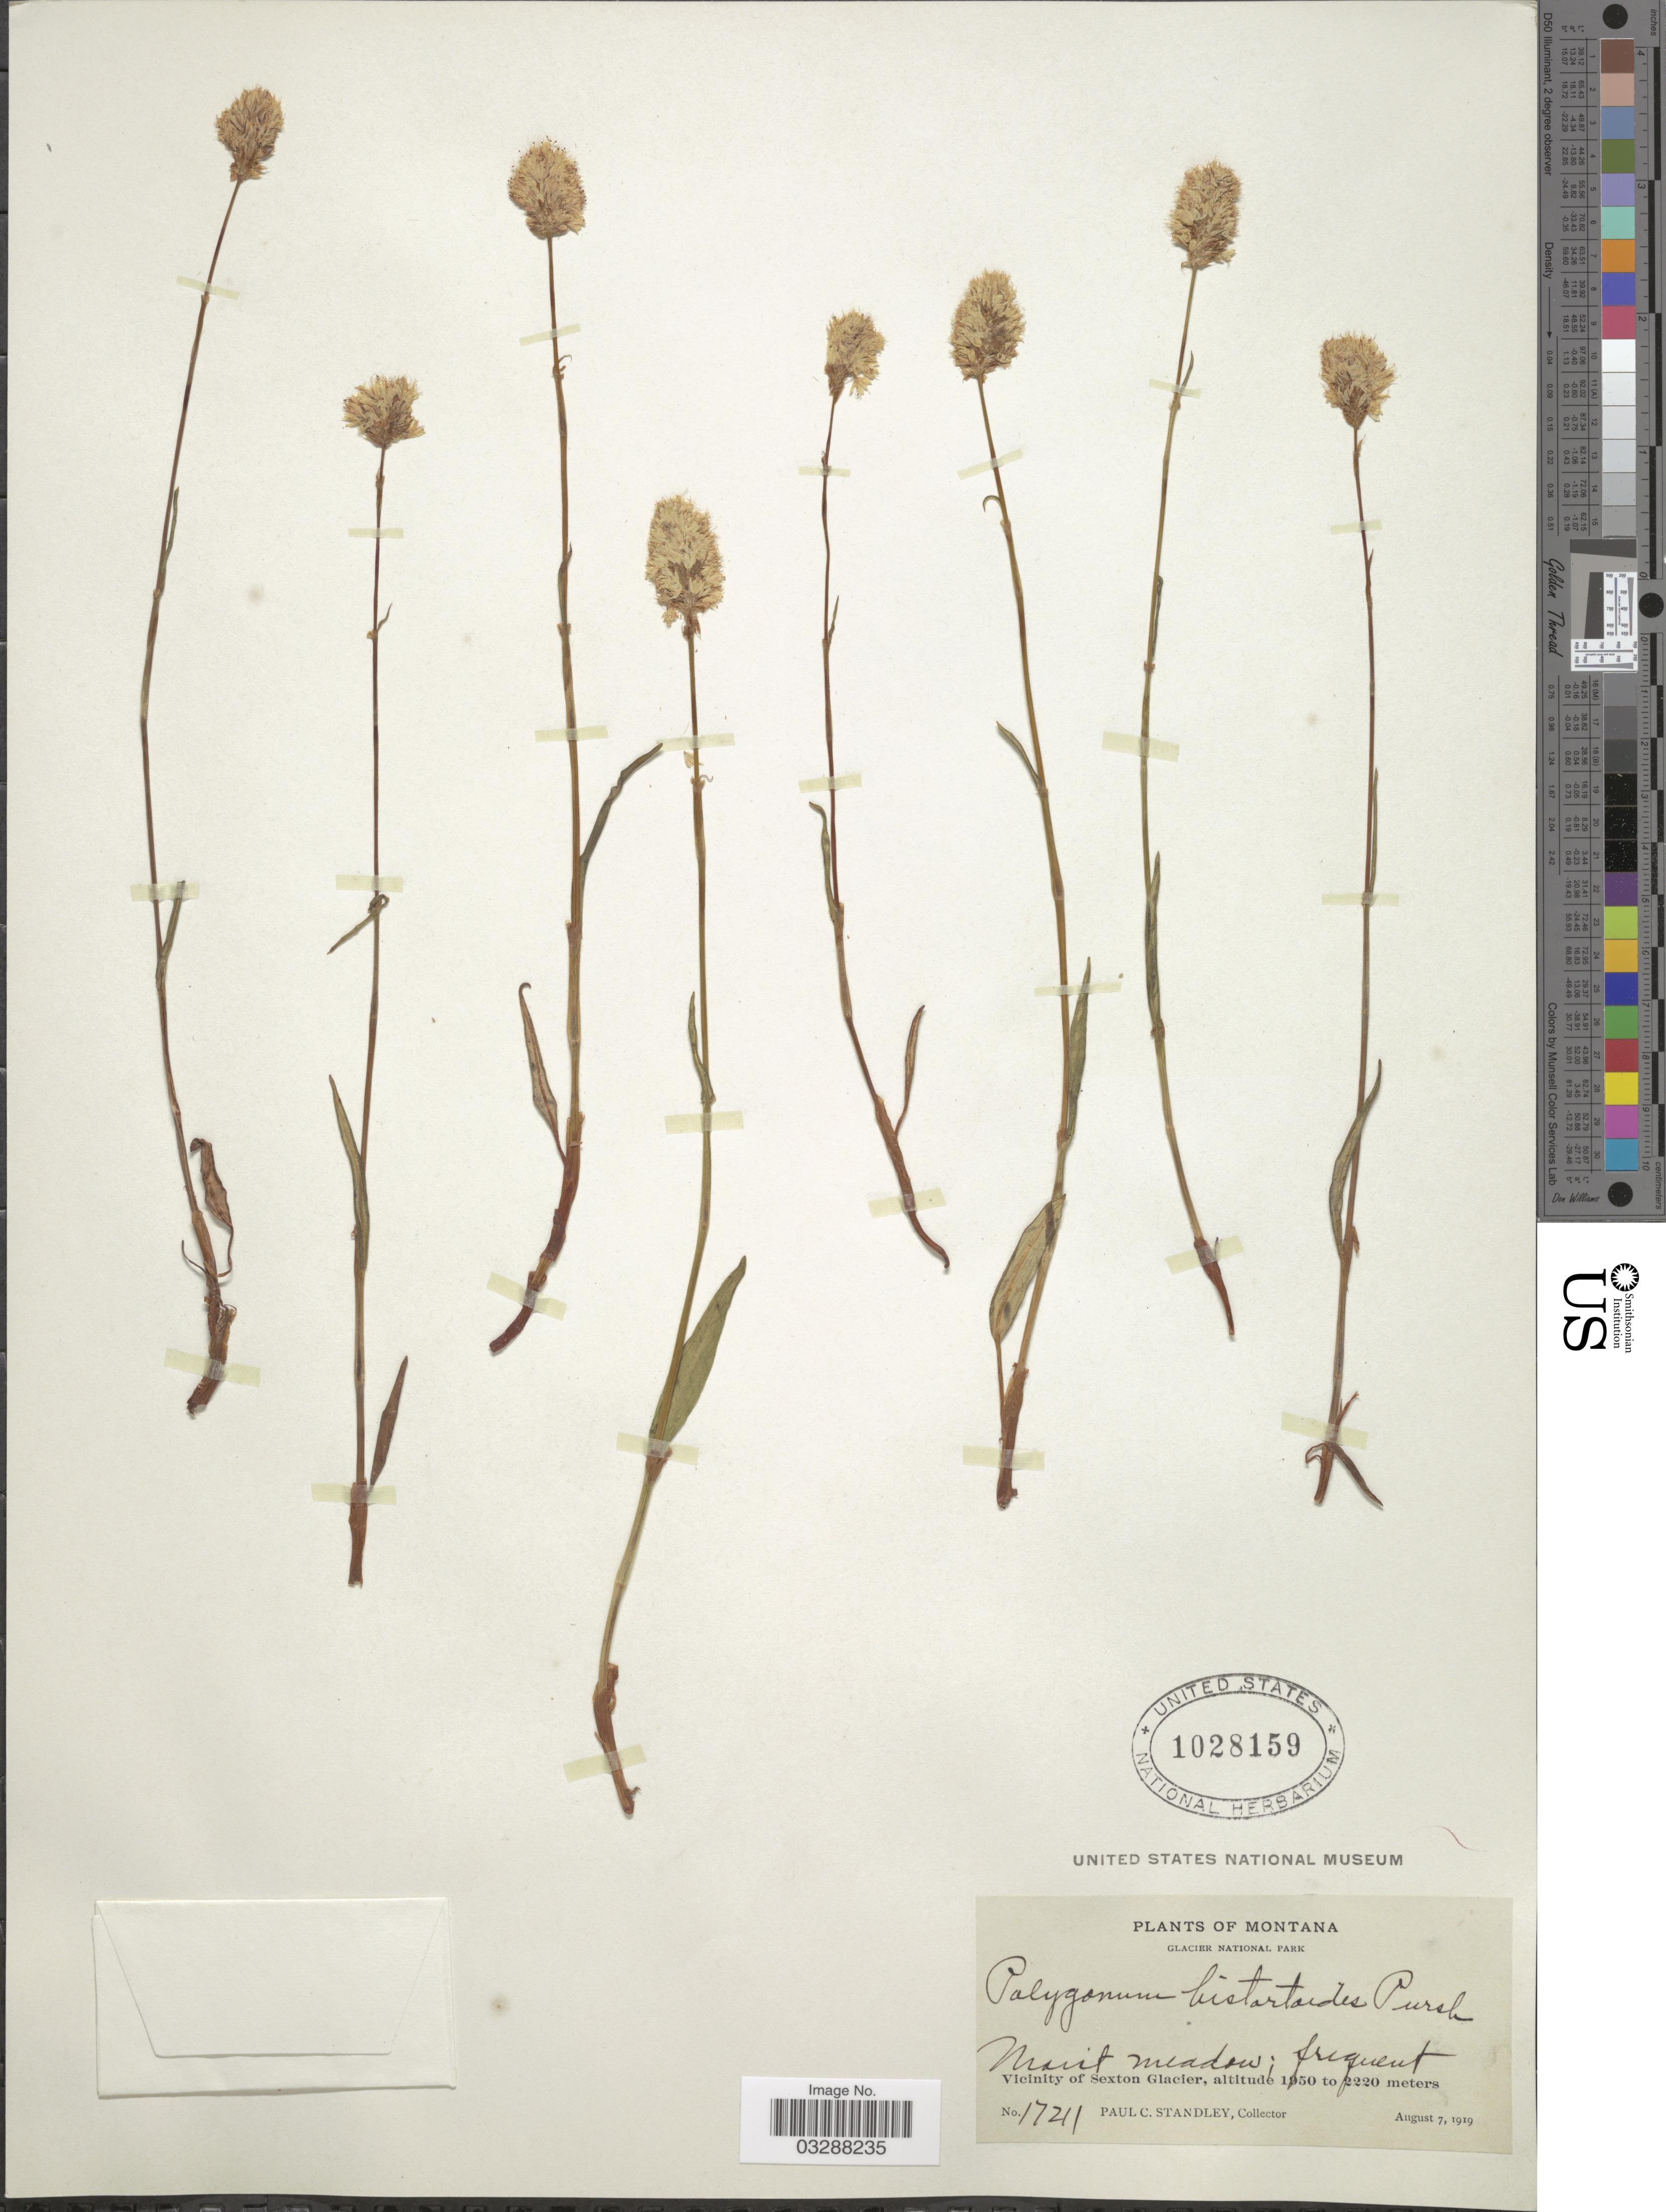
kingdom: Plantae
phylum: Tracheophyta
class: Magnoliopsida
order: Caryophyllales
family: Polygonaceae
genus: Bistorta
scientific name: Bistorta bistortoides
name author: (Pursh) Small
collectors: P. C. Standley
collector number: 17211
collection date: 1919-08-07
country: United States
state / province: Montana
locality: Glacier National Park. Vicinity of Sexton Glacier.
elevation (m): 1950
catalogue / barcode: US 1028159